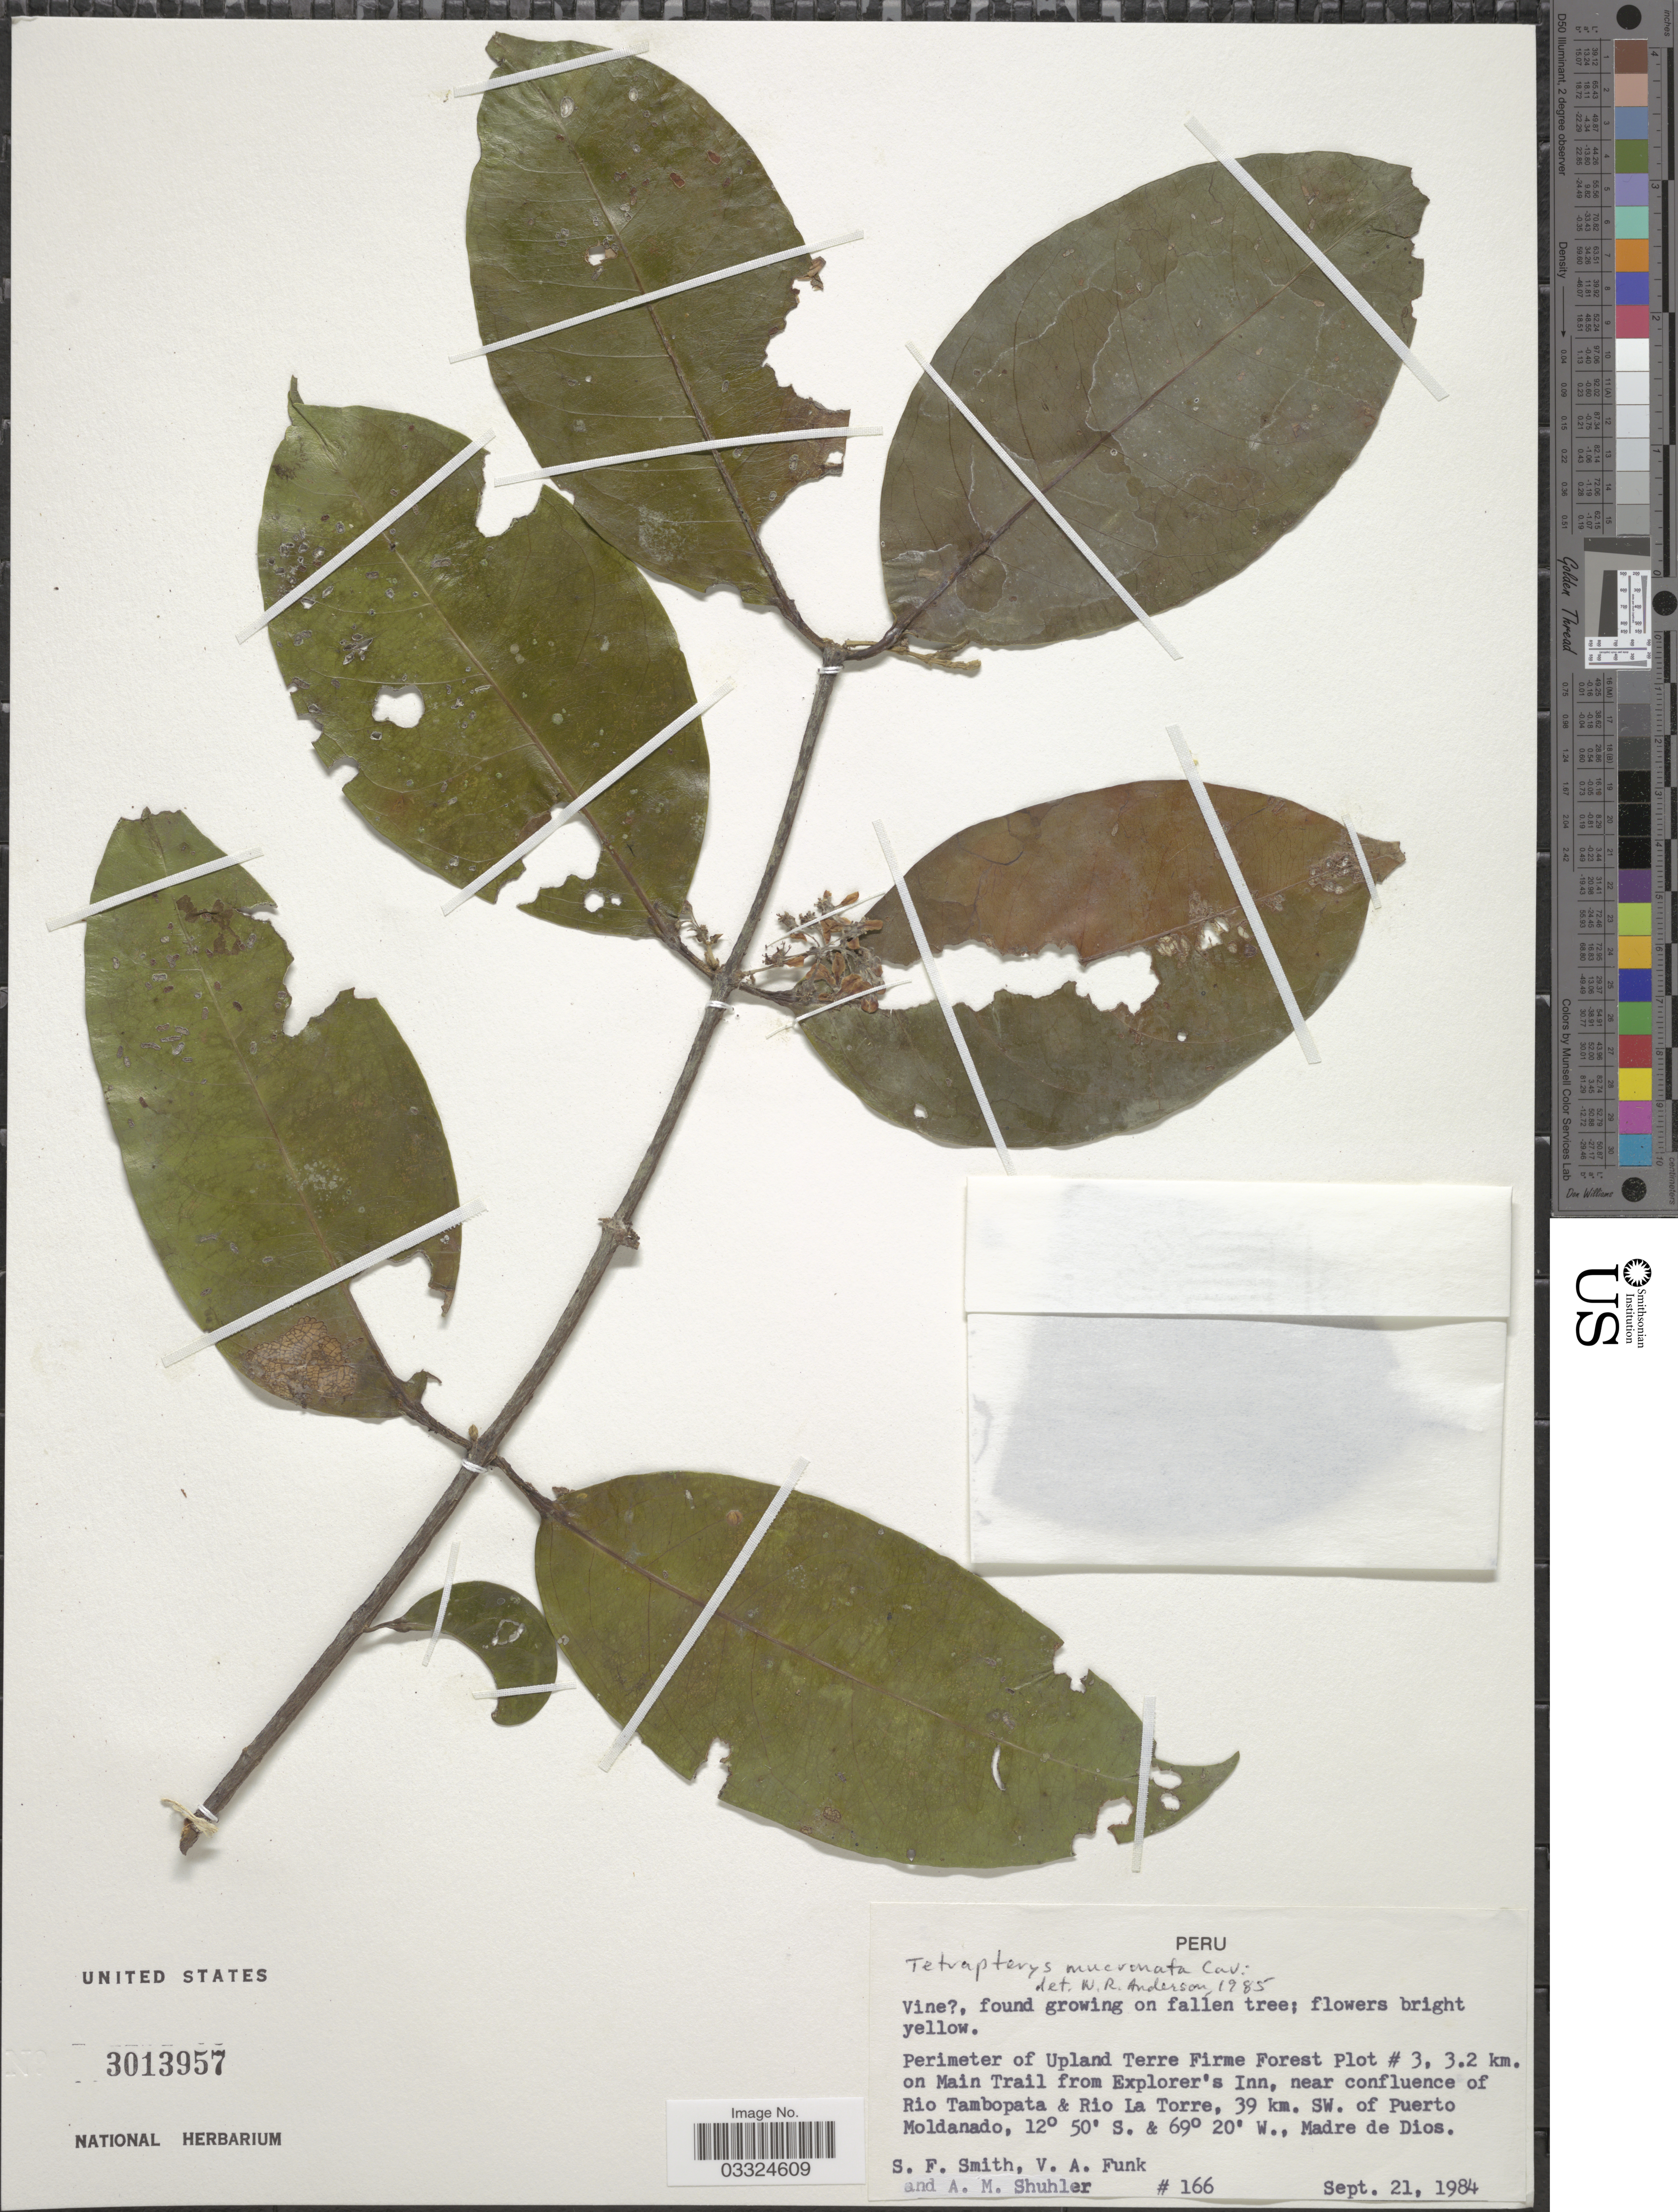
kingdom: Plantae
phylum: Tracheophyta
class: Magnoliopsida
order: Malpighiales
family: Malpighiaceae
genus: Tetrapterys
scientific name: Tetrapterys mucronata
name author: Cav.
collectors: S.F. Smith, V. Funk & A. Shuhler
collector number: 166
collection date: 1984-09-21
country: Peru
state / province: Madre de Dios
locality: Perimeter of Upland Terre Firme Forest Plot # 3, 3.2 km. on Main Trail from Explorer's Inn, near confluence of Rio Tambopata & Rio La Torre, 39 km. SW. of Puerto Moldanado.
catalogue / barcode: US 3013957